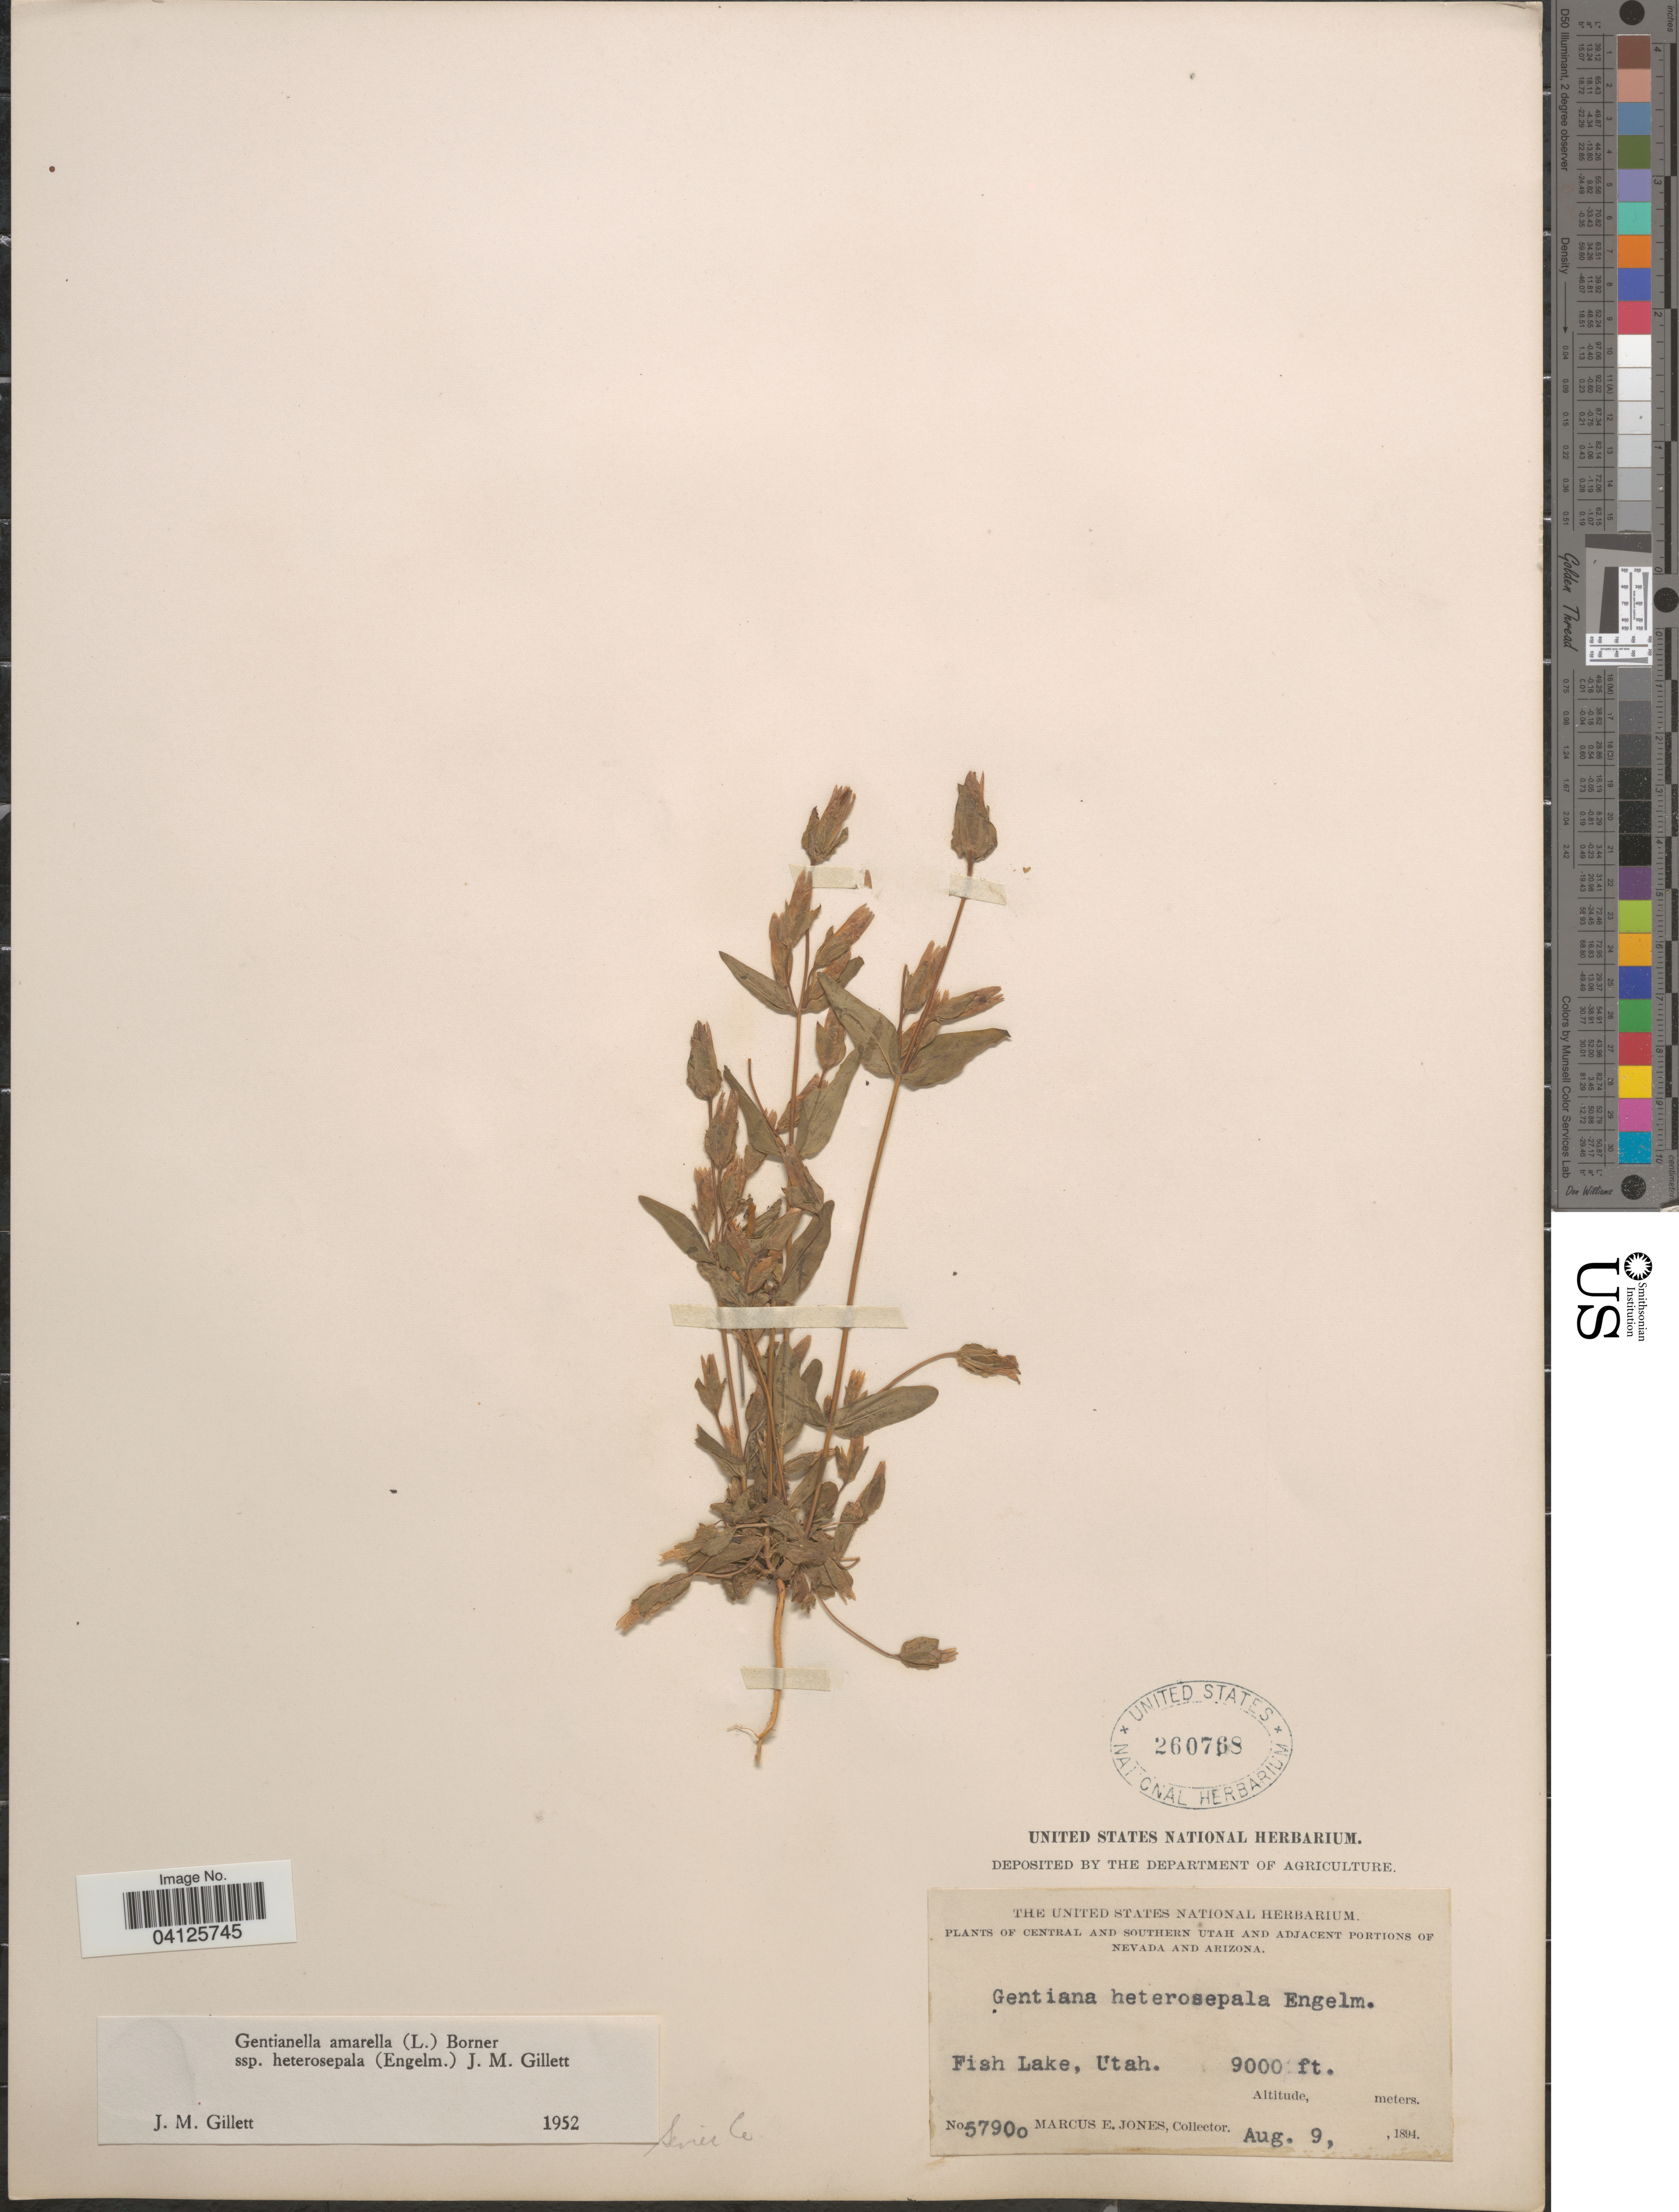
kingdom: Plantae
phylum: Tracheophyta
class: Magnoliopsida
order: Gentianales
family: Gentianaceae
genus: Gentianella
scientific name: Gentianella amarella subsp. heterosepala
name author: (Engelm.) J.M. Gillet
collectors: M. E. Jones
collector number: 57900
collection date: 1894-08-09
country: United States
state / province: Utah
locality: Fish Lake. Central and Southern Utah.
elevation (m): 2743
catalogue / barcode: US 260768